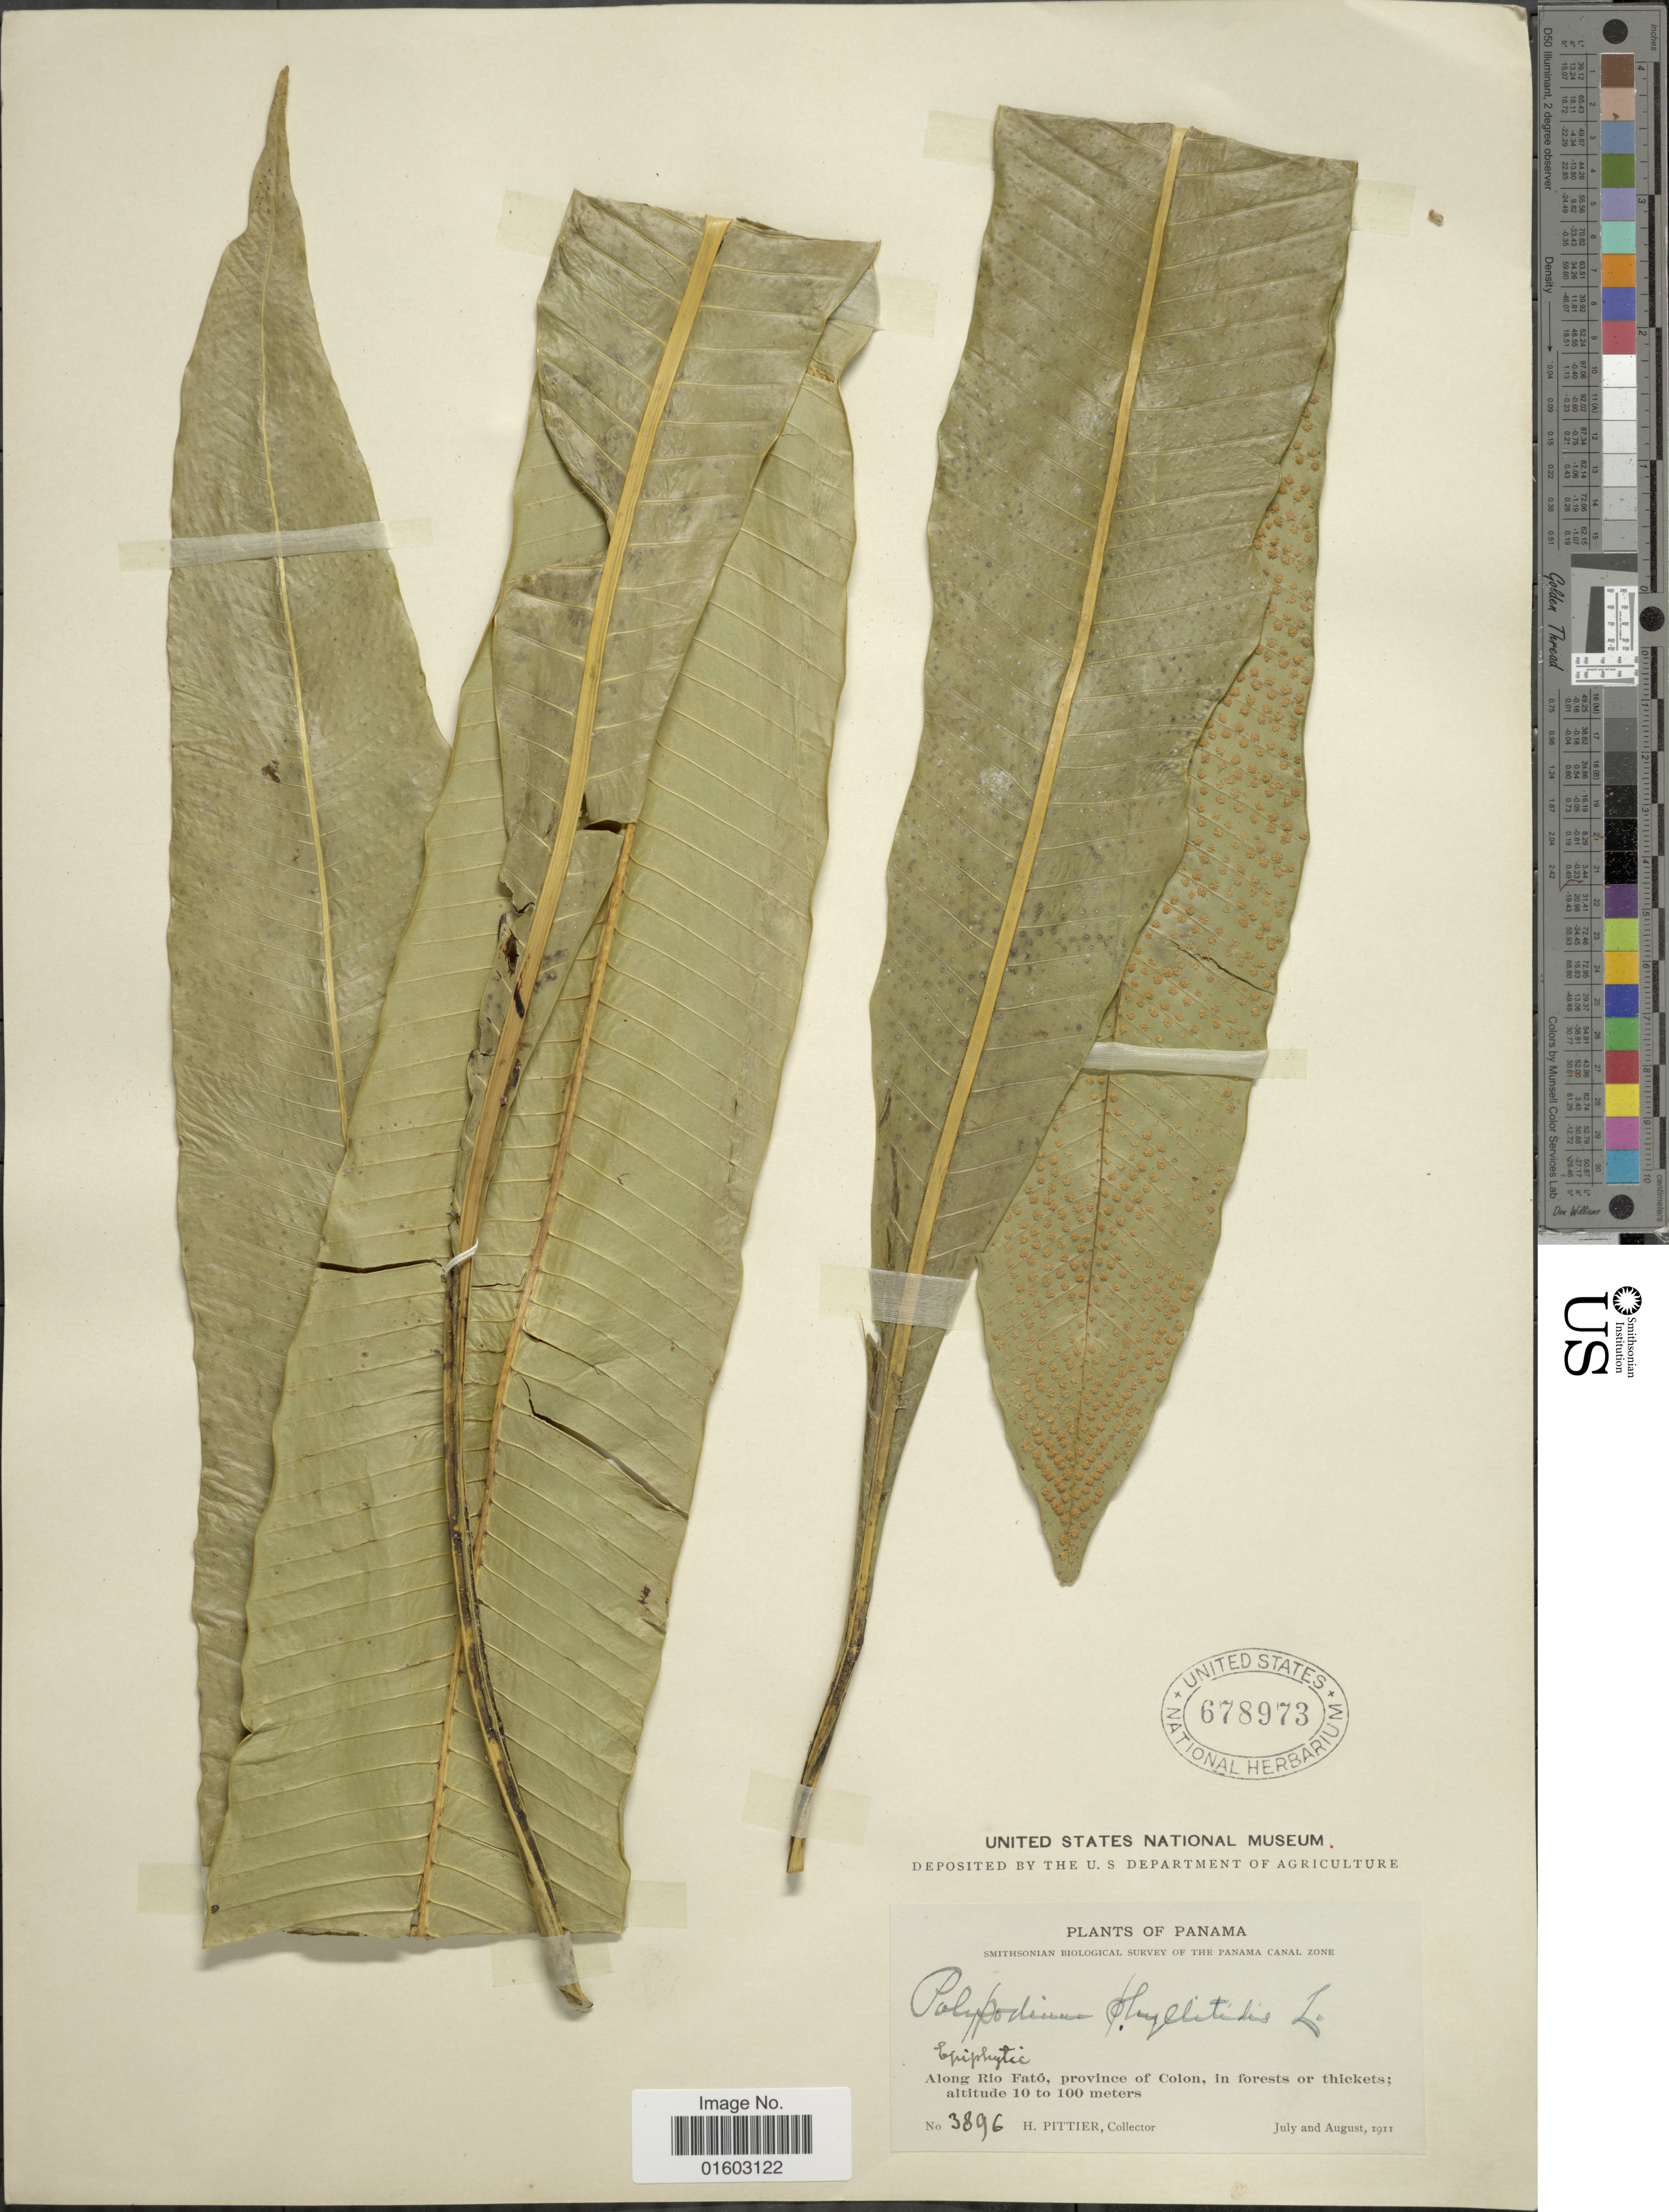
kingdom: Plantae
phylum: Tracheophyta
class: Polypodiopsida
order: Polypodiales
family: Polypodiaceae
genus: Campyloneurum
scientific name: Campyloneurum phyllitidis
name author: (L.) C. Presl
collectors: H. F. Pittier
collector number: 3896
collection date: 1911-07/1911-08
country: Panama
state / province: Colón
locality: Along Rio Fato, province of Colon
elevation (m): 10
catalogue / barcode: US 678973